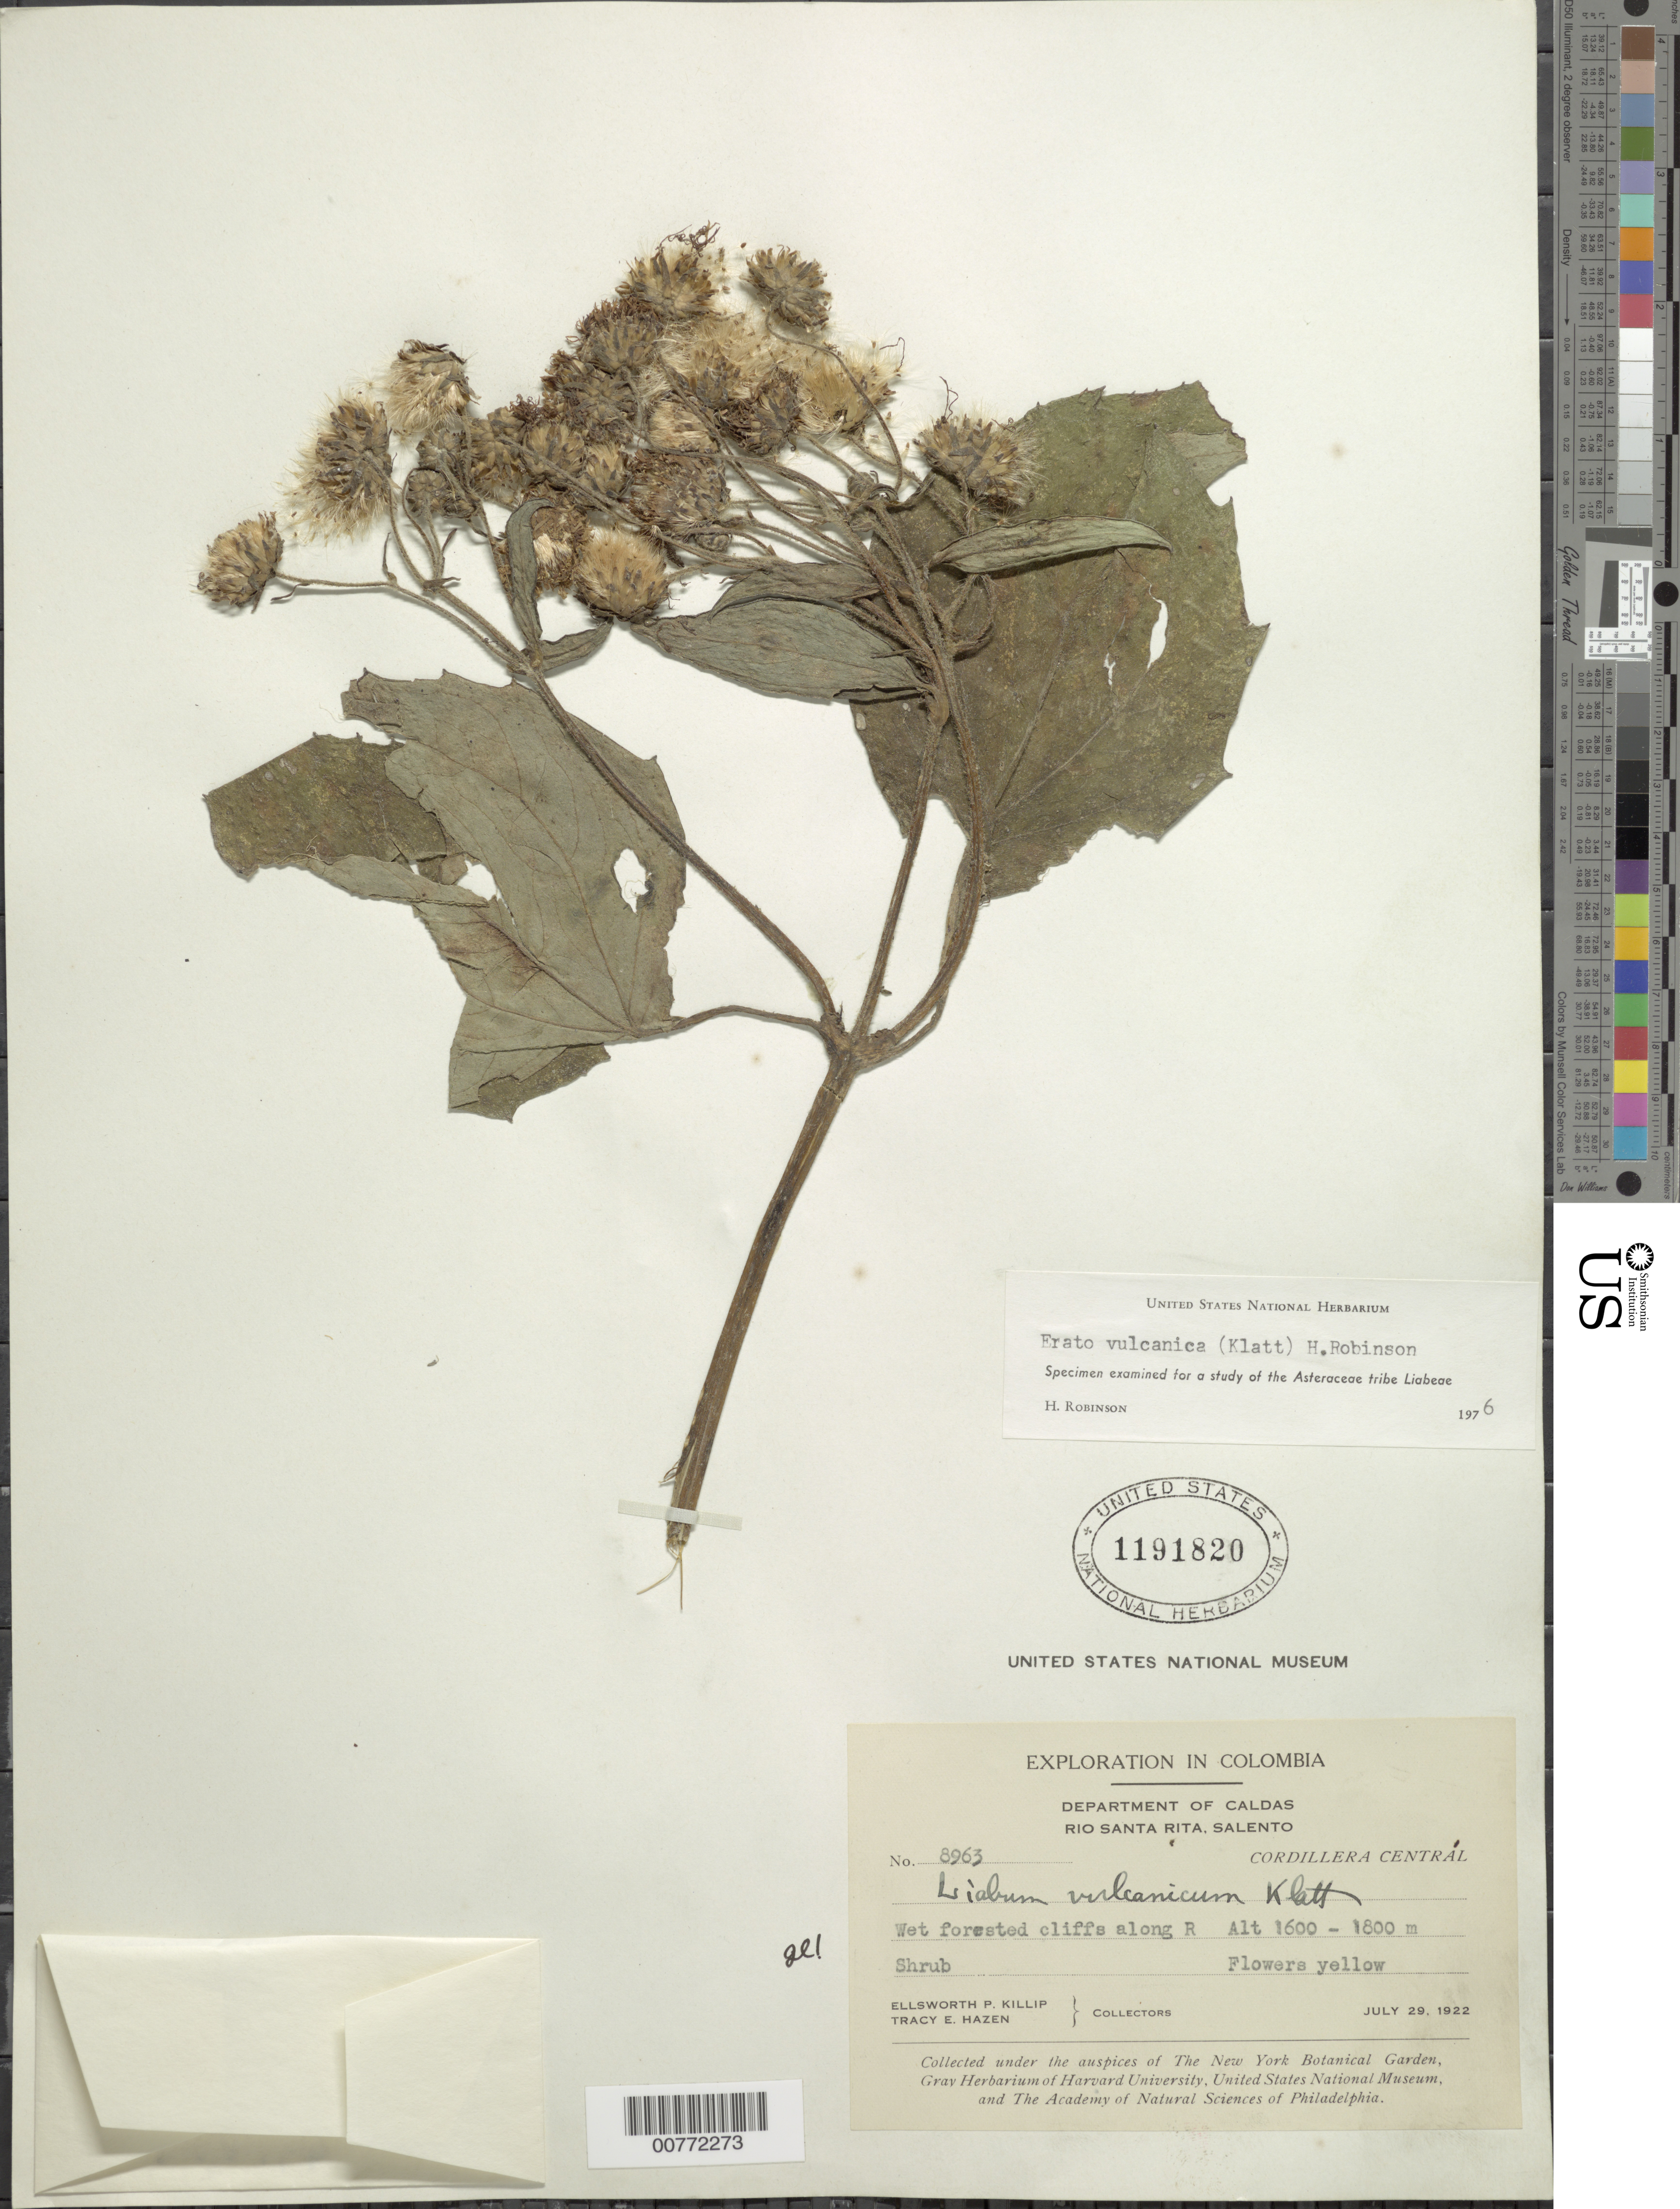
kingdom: Plantae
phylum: Tracheophyta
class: Magnoliopsida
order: Asterales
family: Asteraceae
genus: Erato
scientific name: Erato vulcanica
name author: (Klatt) H. Rob.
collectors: E. P. Killip & A. C. Smith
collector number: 18829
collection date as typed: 31-Jan-27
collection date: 1927-01-31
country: Colombia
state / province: Santander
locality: quebrada de Pais, N of La Baja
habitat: Dense forest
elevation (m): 3200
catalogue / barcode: US 1354178